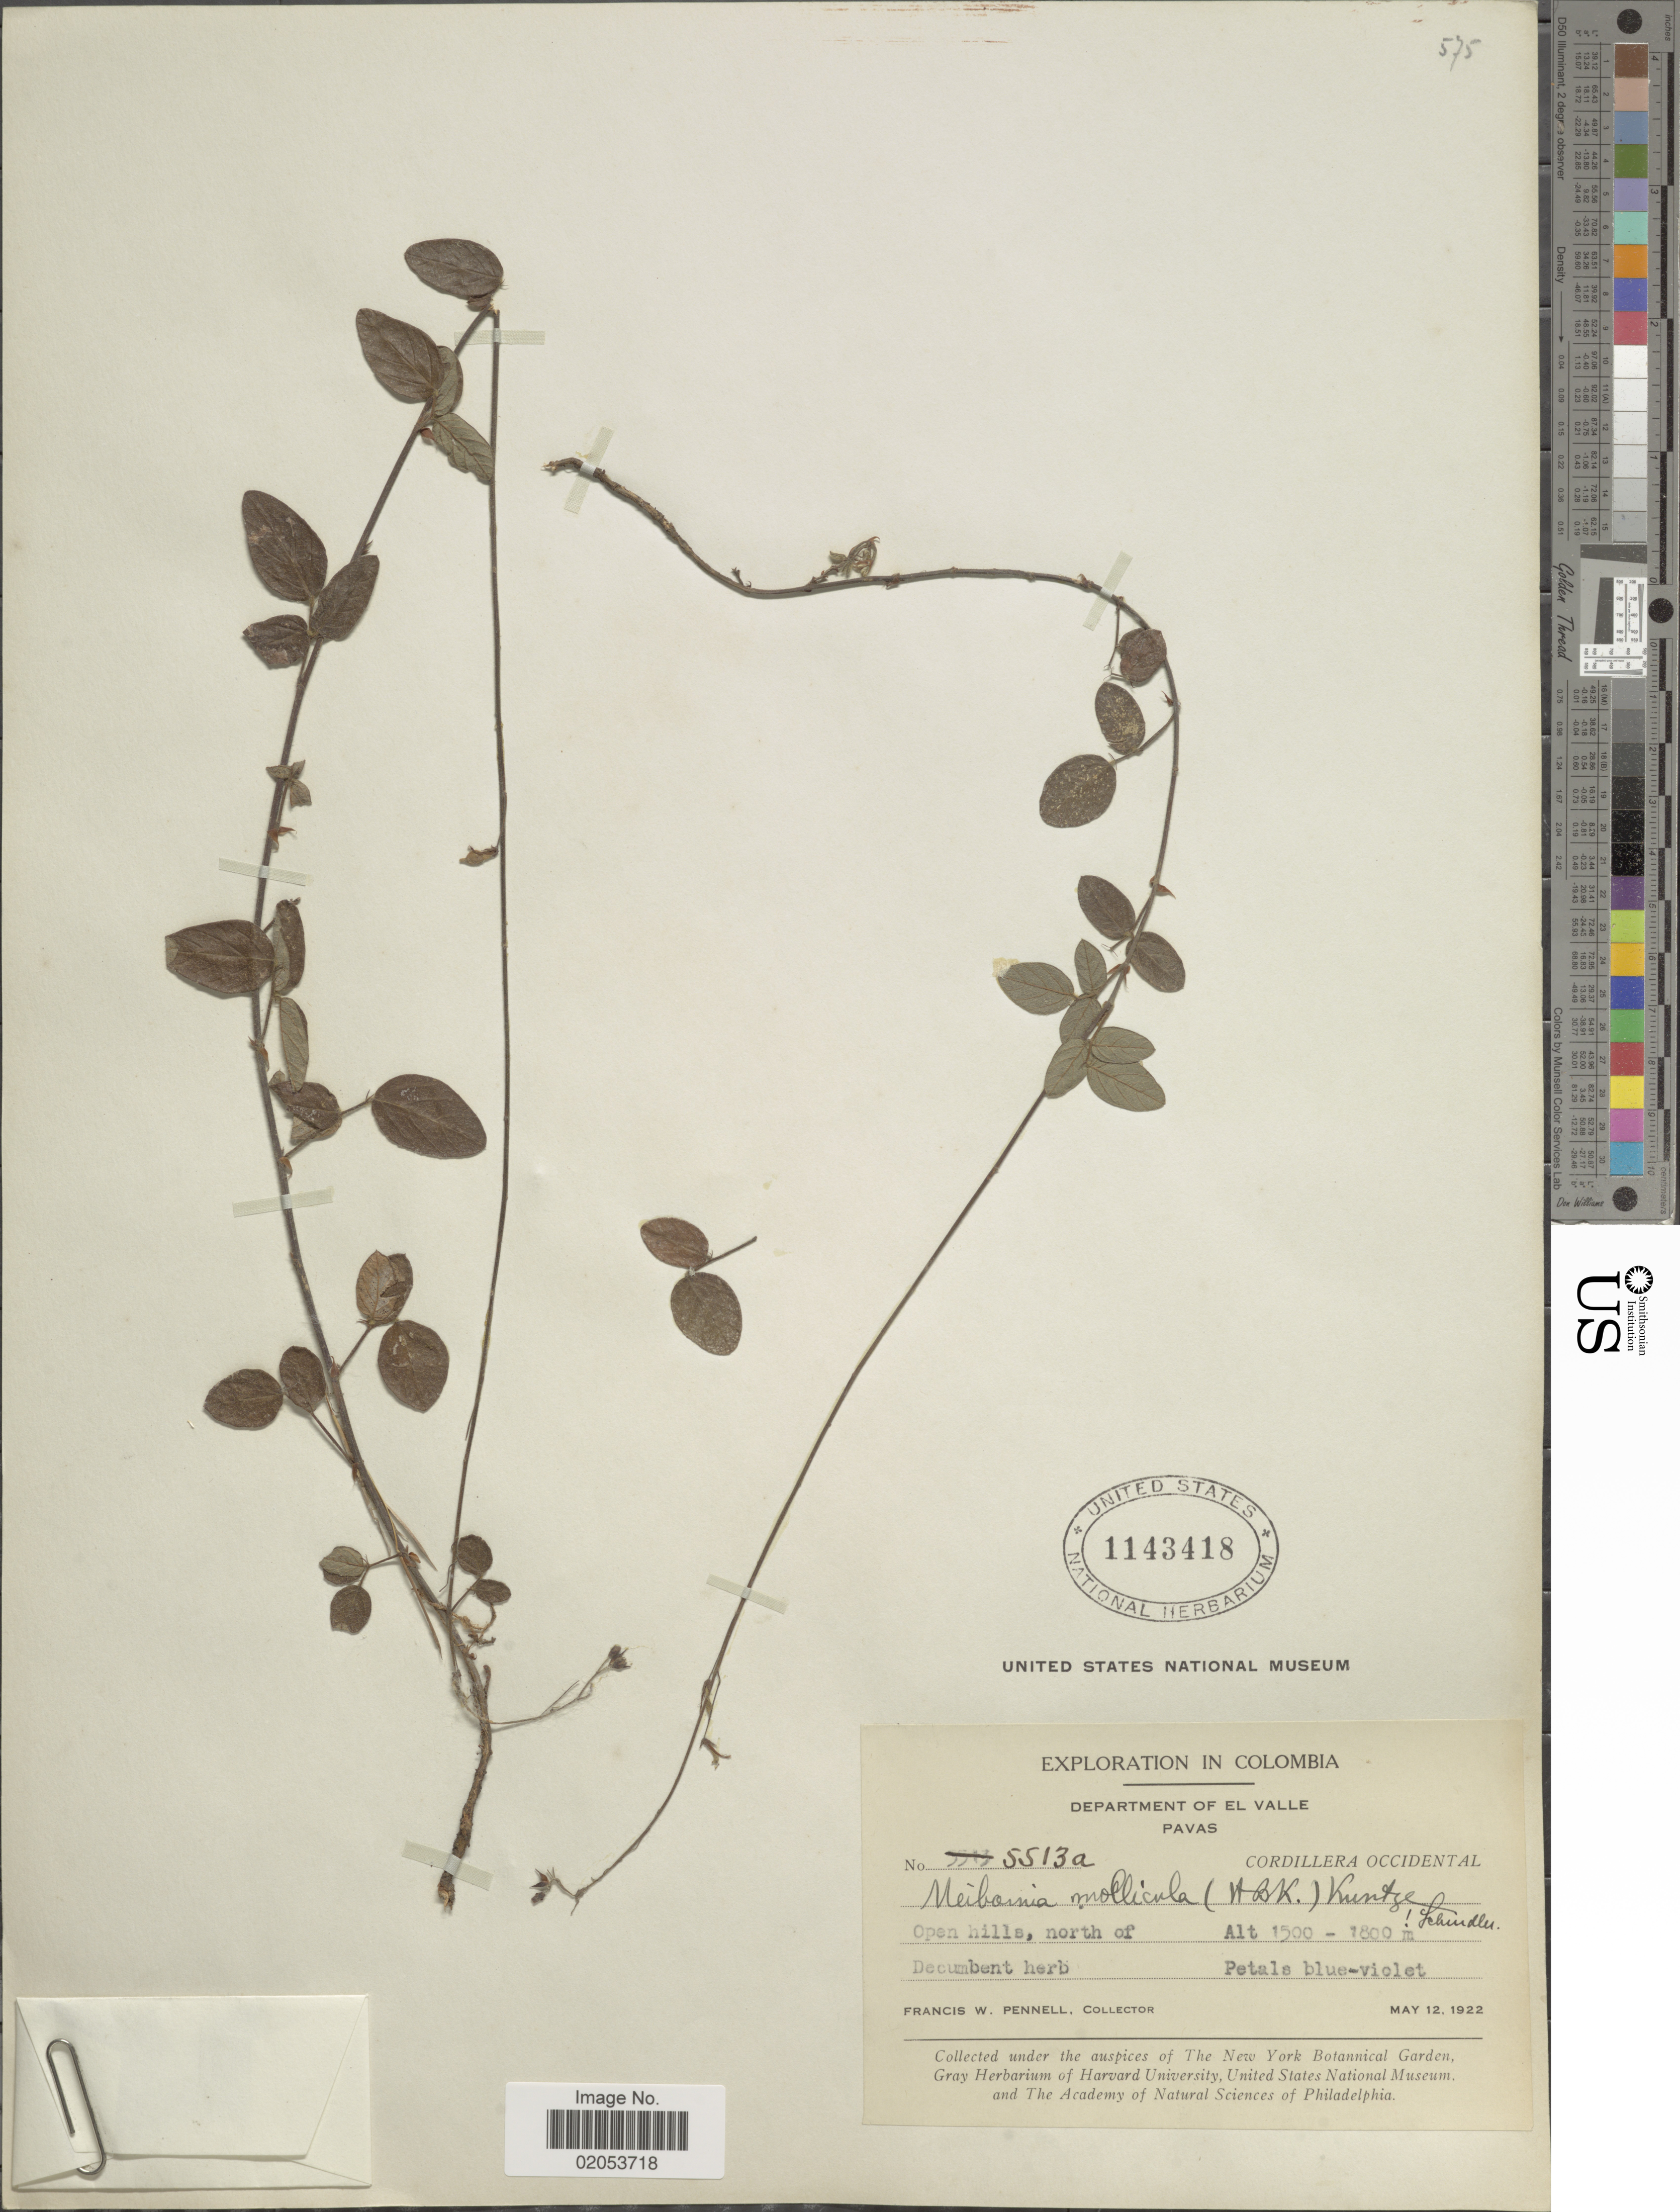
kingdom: Plantae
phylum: Tracheophyta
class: Magnoliopsida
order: Fabales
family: Fabaceae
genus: Desmodium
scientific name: Desmodium molliculum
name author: (Kunth) DC.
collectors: F. W. Pennell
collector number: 5513a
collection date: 1922-05-12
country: Colombia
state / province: Valle del Cauca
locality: Department of El Valle, Pavas, Cordillera Occidental, open hills, north of Decumbent herb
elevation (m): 1500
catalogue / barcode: US 1143418